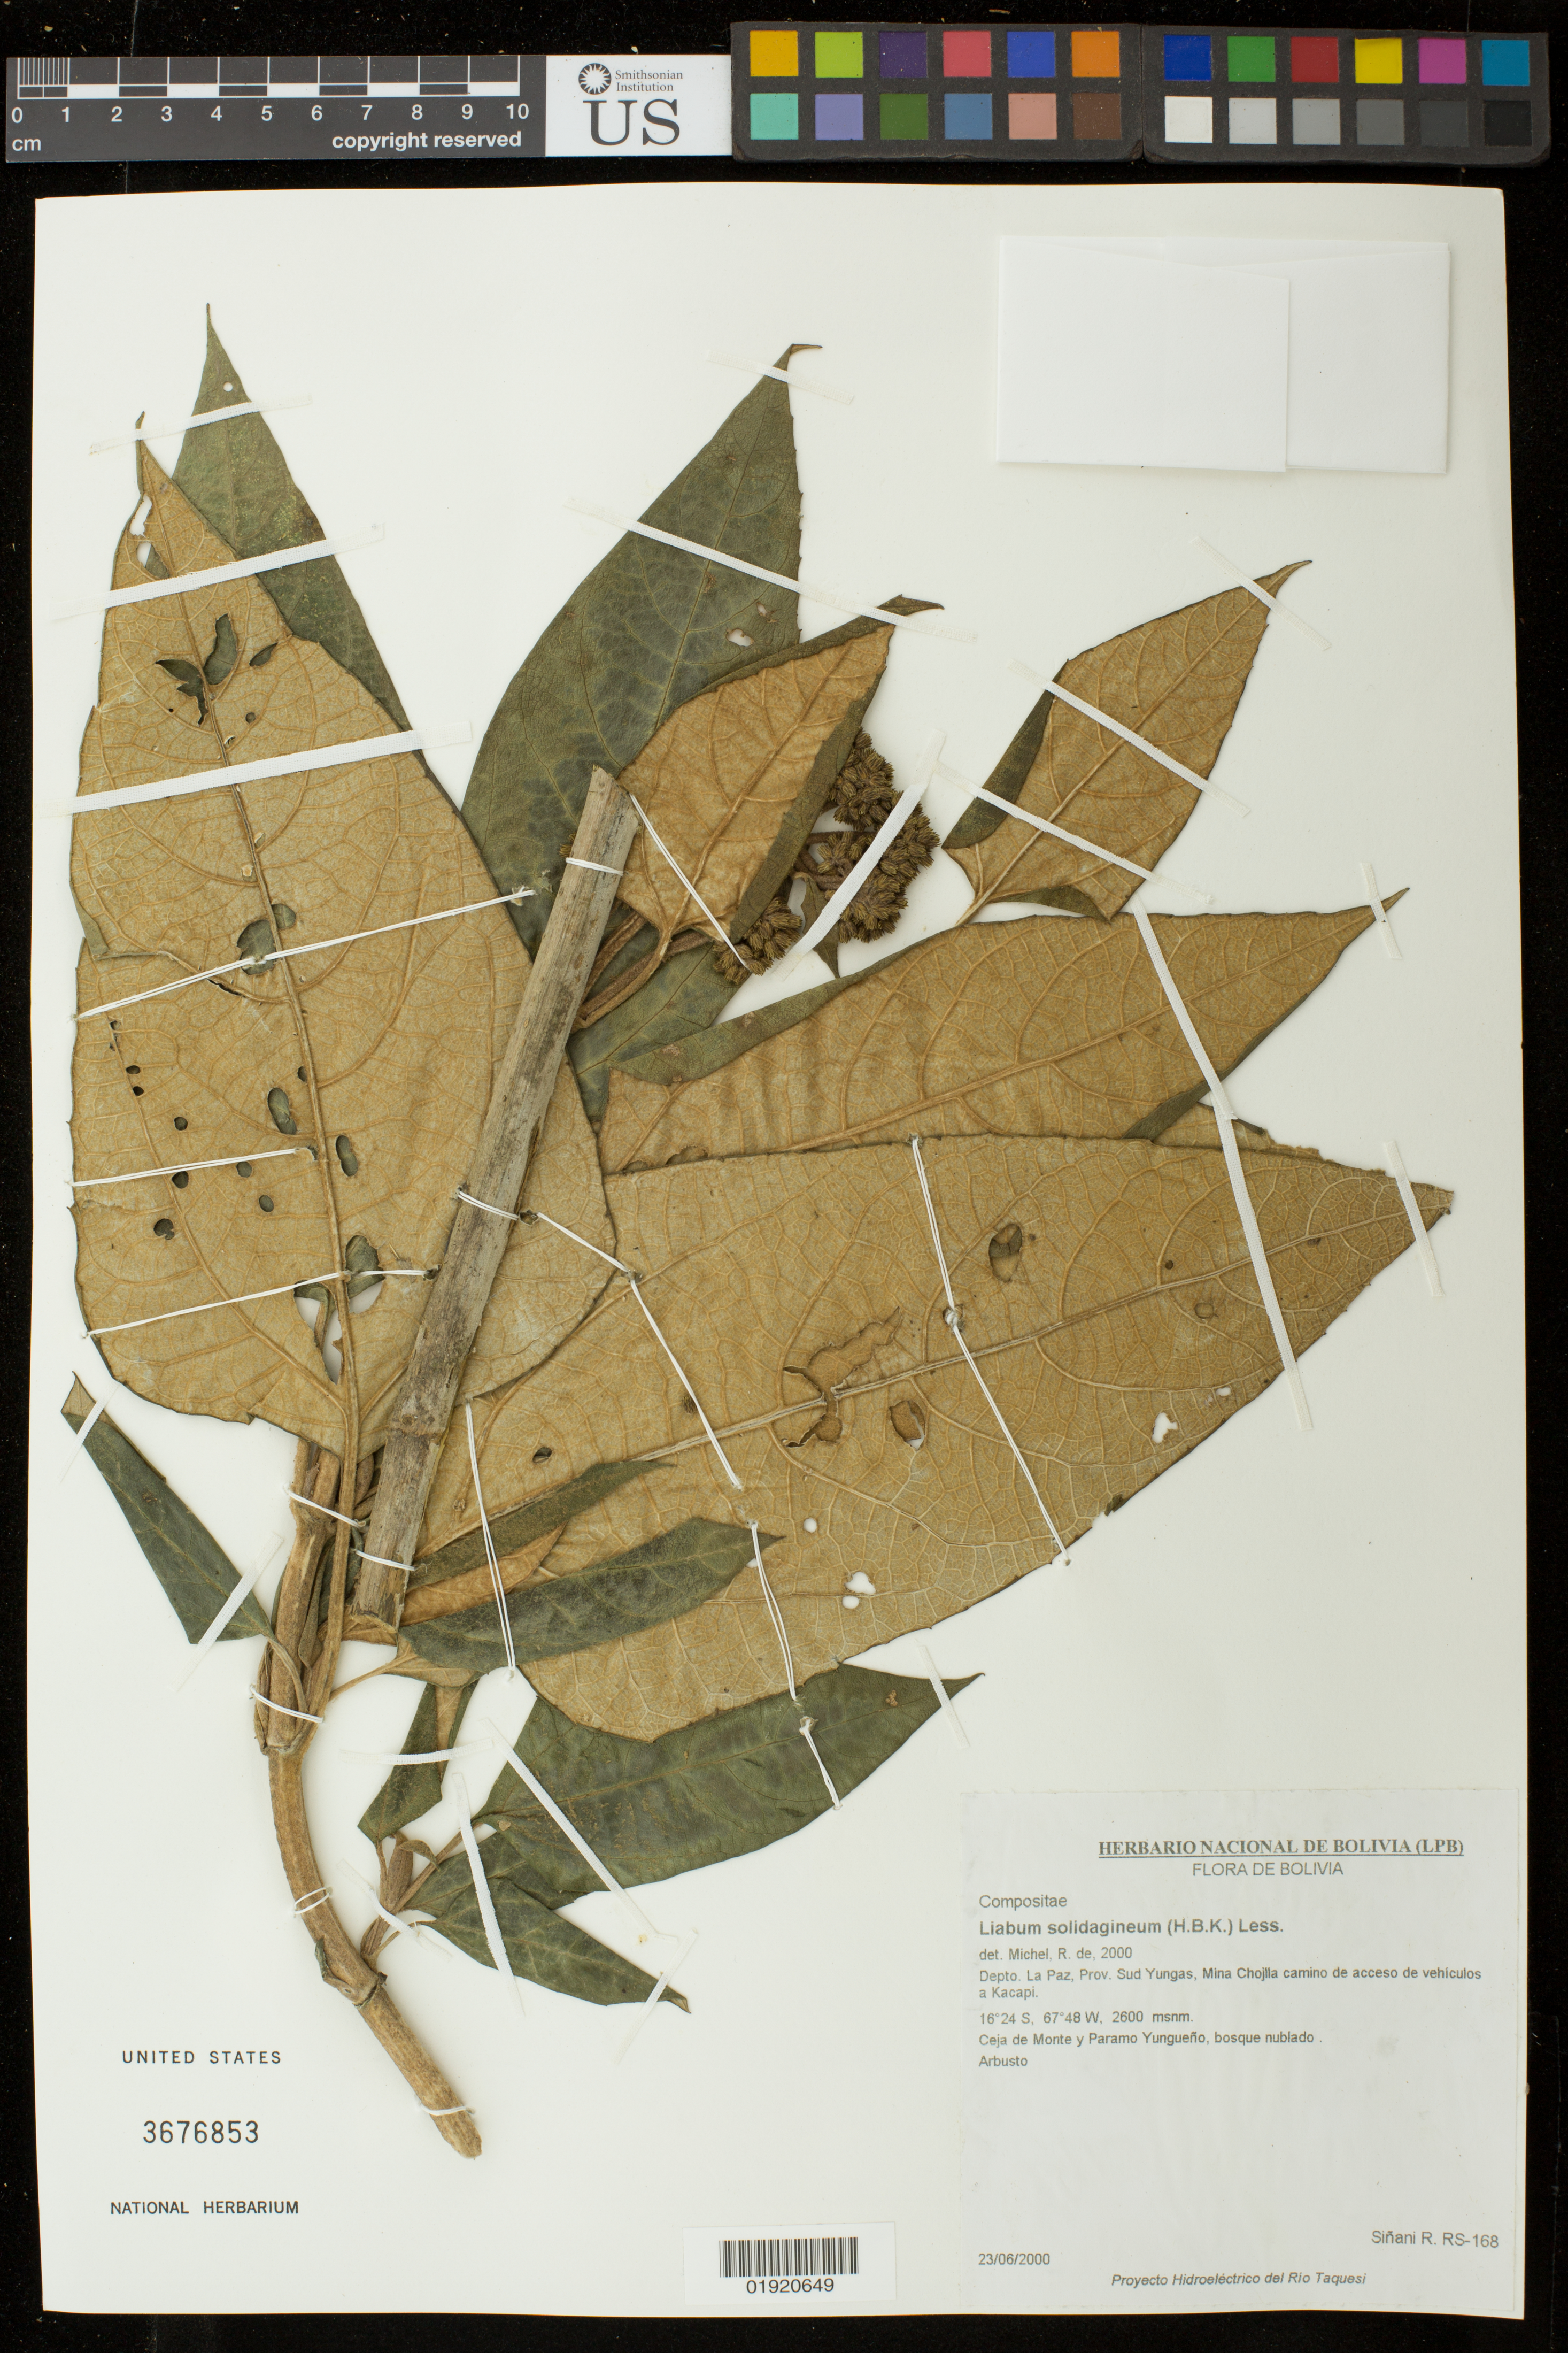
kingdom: Plantae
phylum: Tracheophyta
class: Magnoliopsida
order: Asterales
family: Asteraceae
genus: Liabum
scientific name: Liabum solidagineum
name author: (Kunth) Less.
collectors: R. Sinani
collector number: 168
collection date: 2000-06-23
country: Bolivia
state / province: La Paz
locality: Depto. La Paz, Prov. Sud Yungas, Mina Chojila camino de acceso de vehiculos a Kacapi.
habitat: Ceja de Monte y Paramo Yungueno, bosque nublado.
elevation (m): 2600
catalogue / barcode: US 3676853